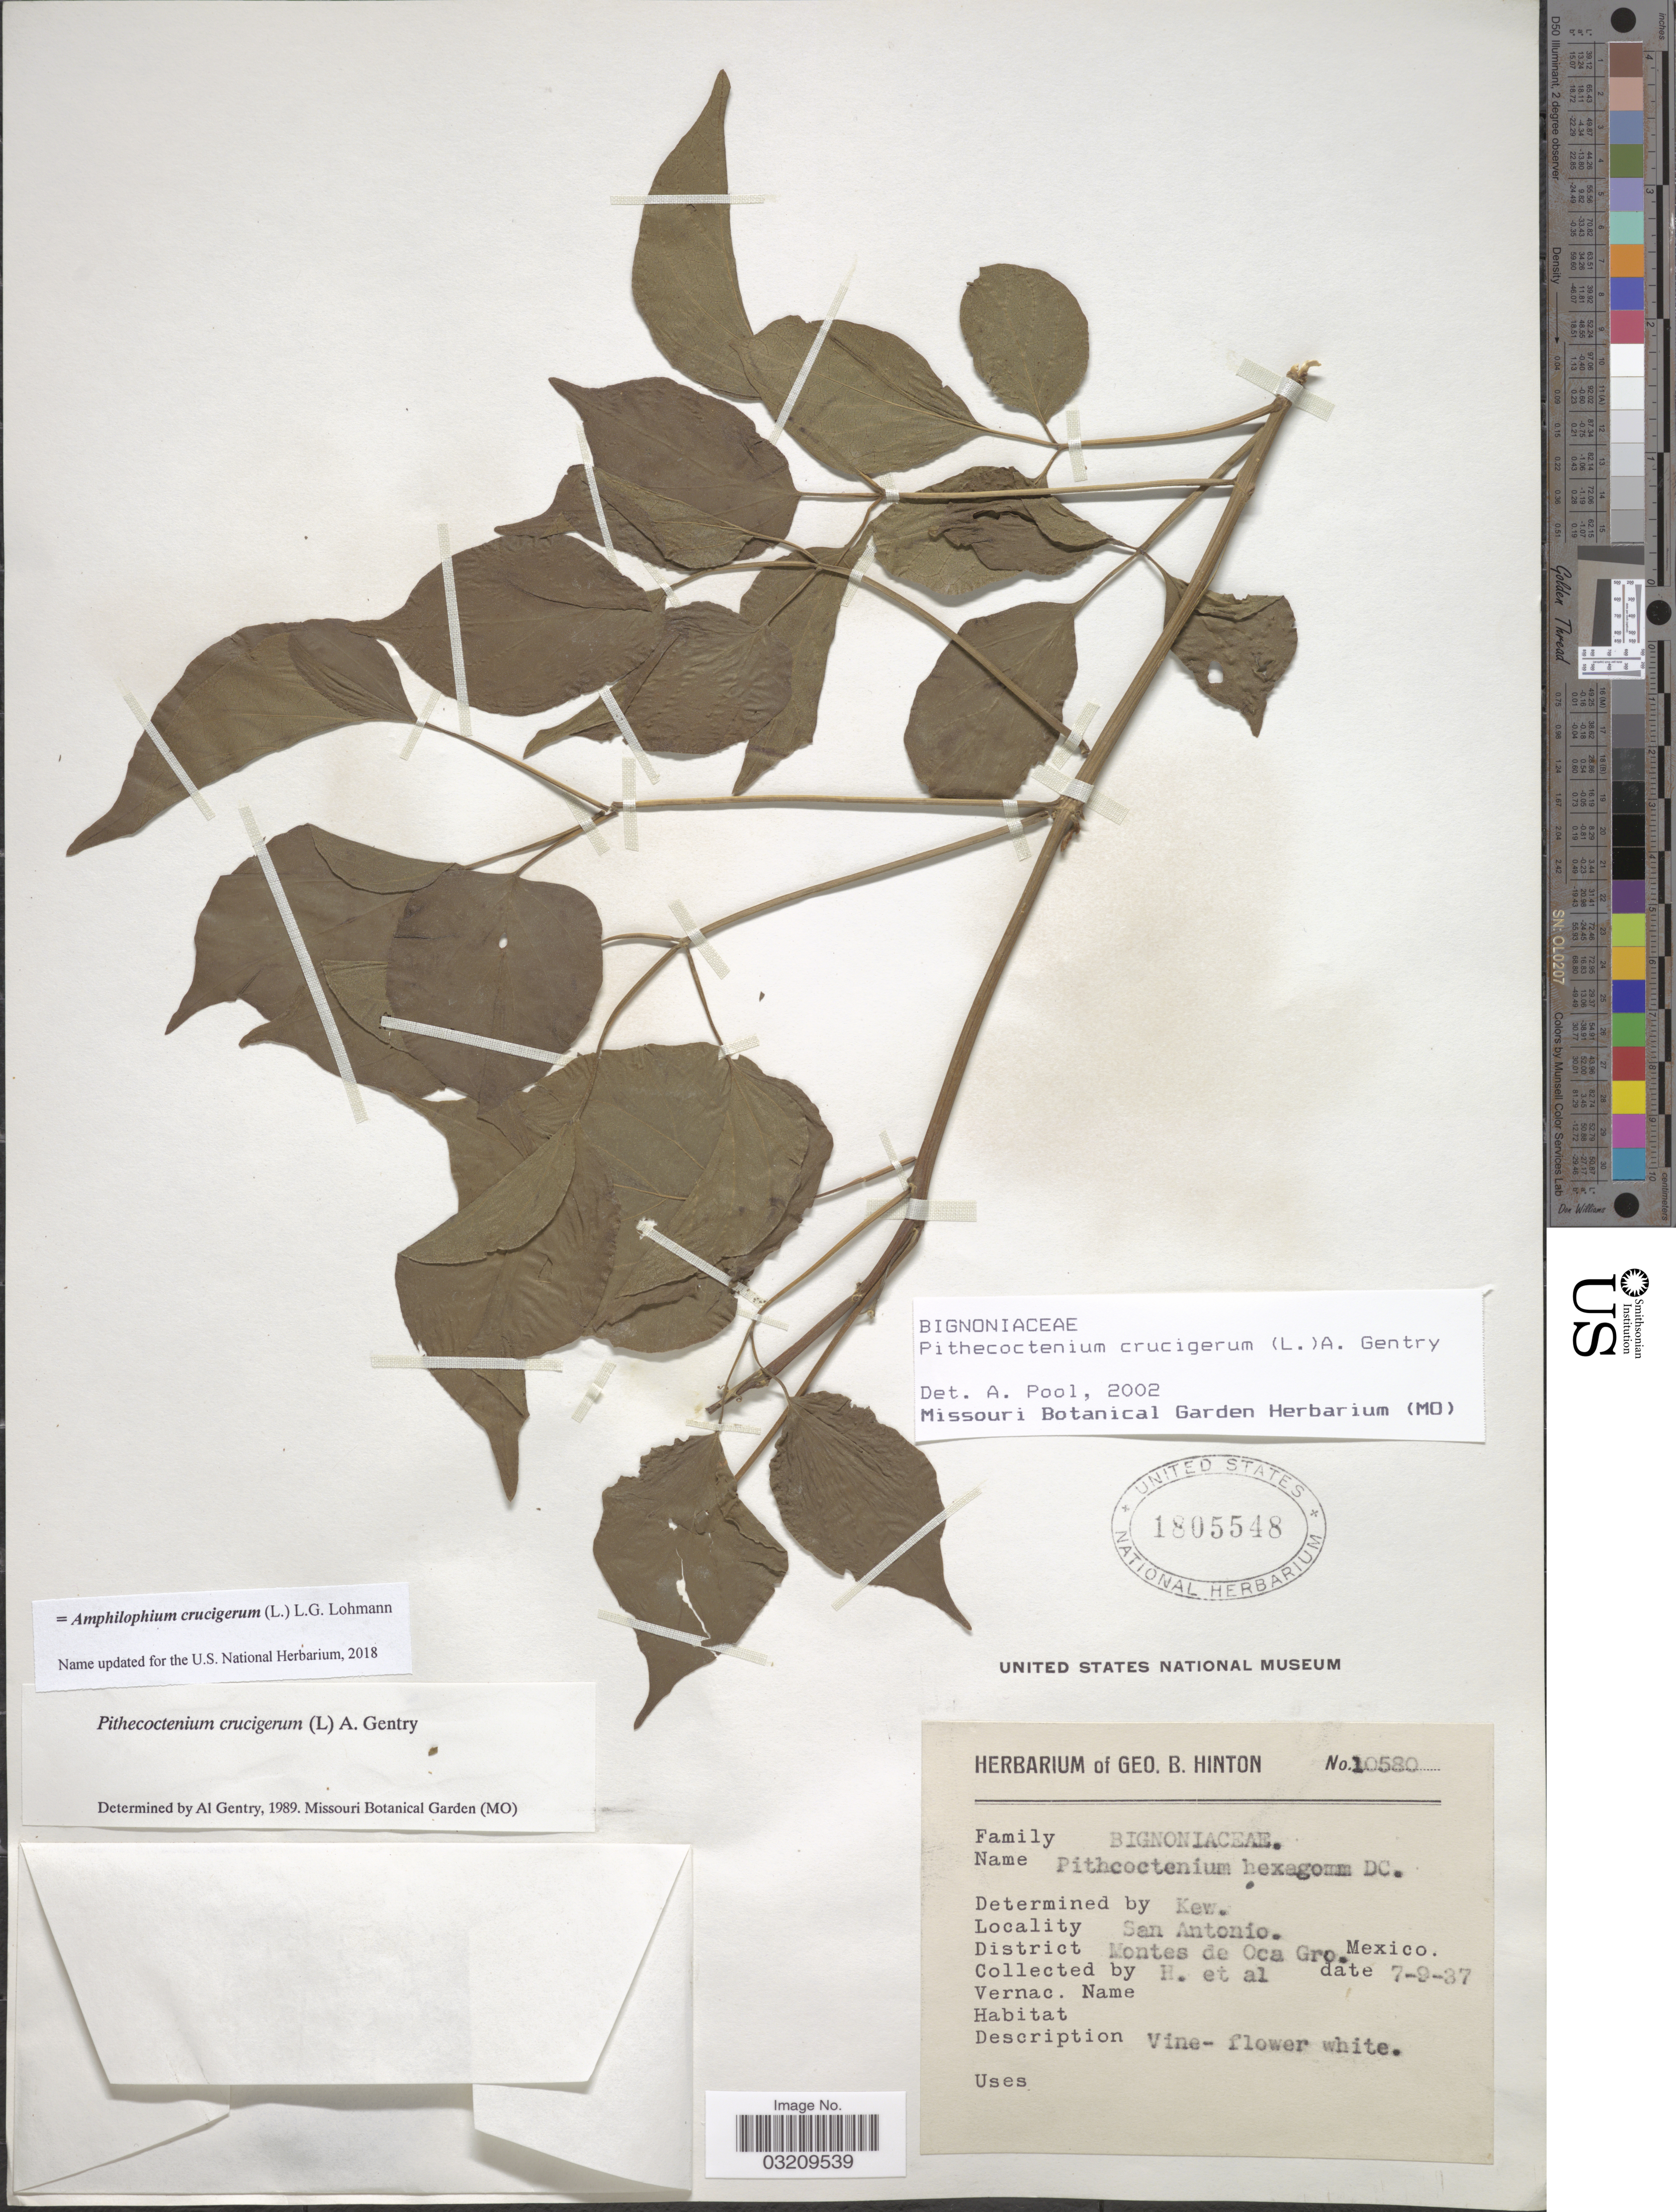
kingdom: Plantae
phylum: Tracheophyta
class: Magnoliopsida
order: Lamiales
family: Bignoniaceae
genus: Amphilophium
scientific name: Amphilophium crucigerum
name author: (L.) L.G. Lohmann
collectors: G. B. Hinton & et al.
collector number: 10580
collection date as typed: Transcribed d/m/y: 7/9/37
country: Mexico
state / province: Guerrero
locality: San Antonio. District Montes de Oca Gro.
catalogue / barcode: US 1805548